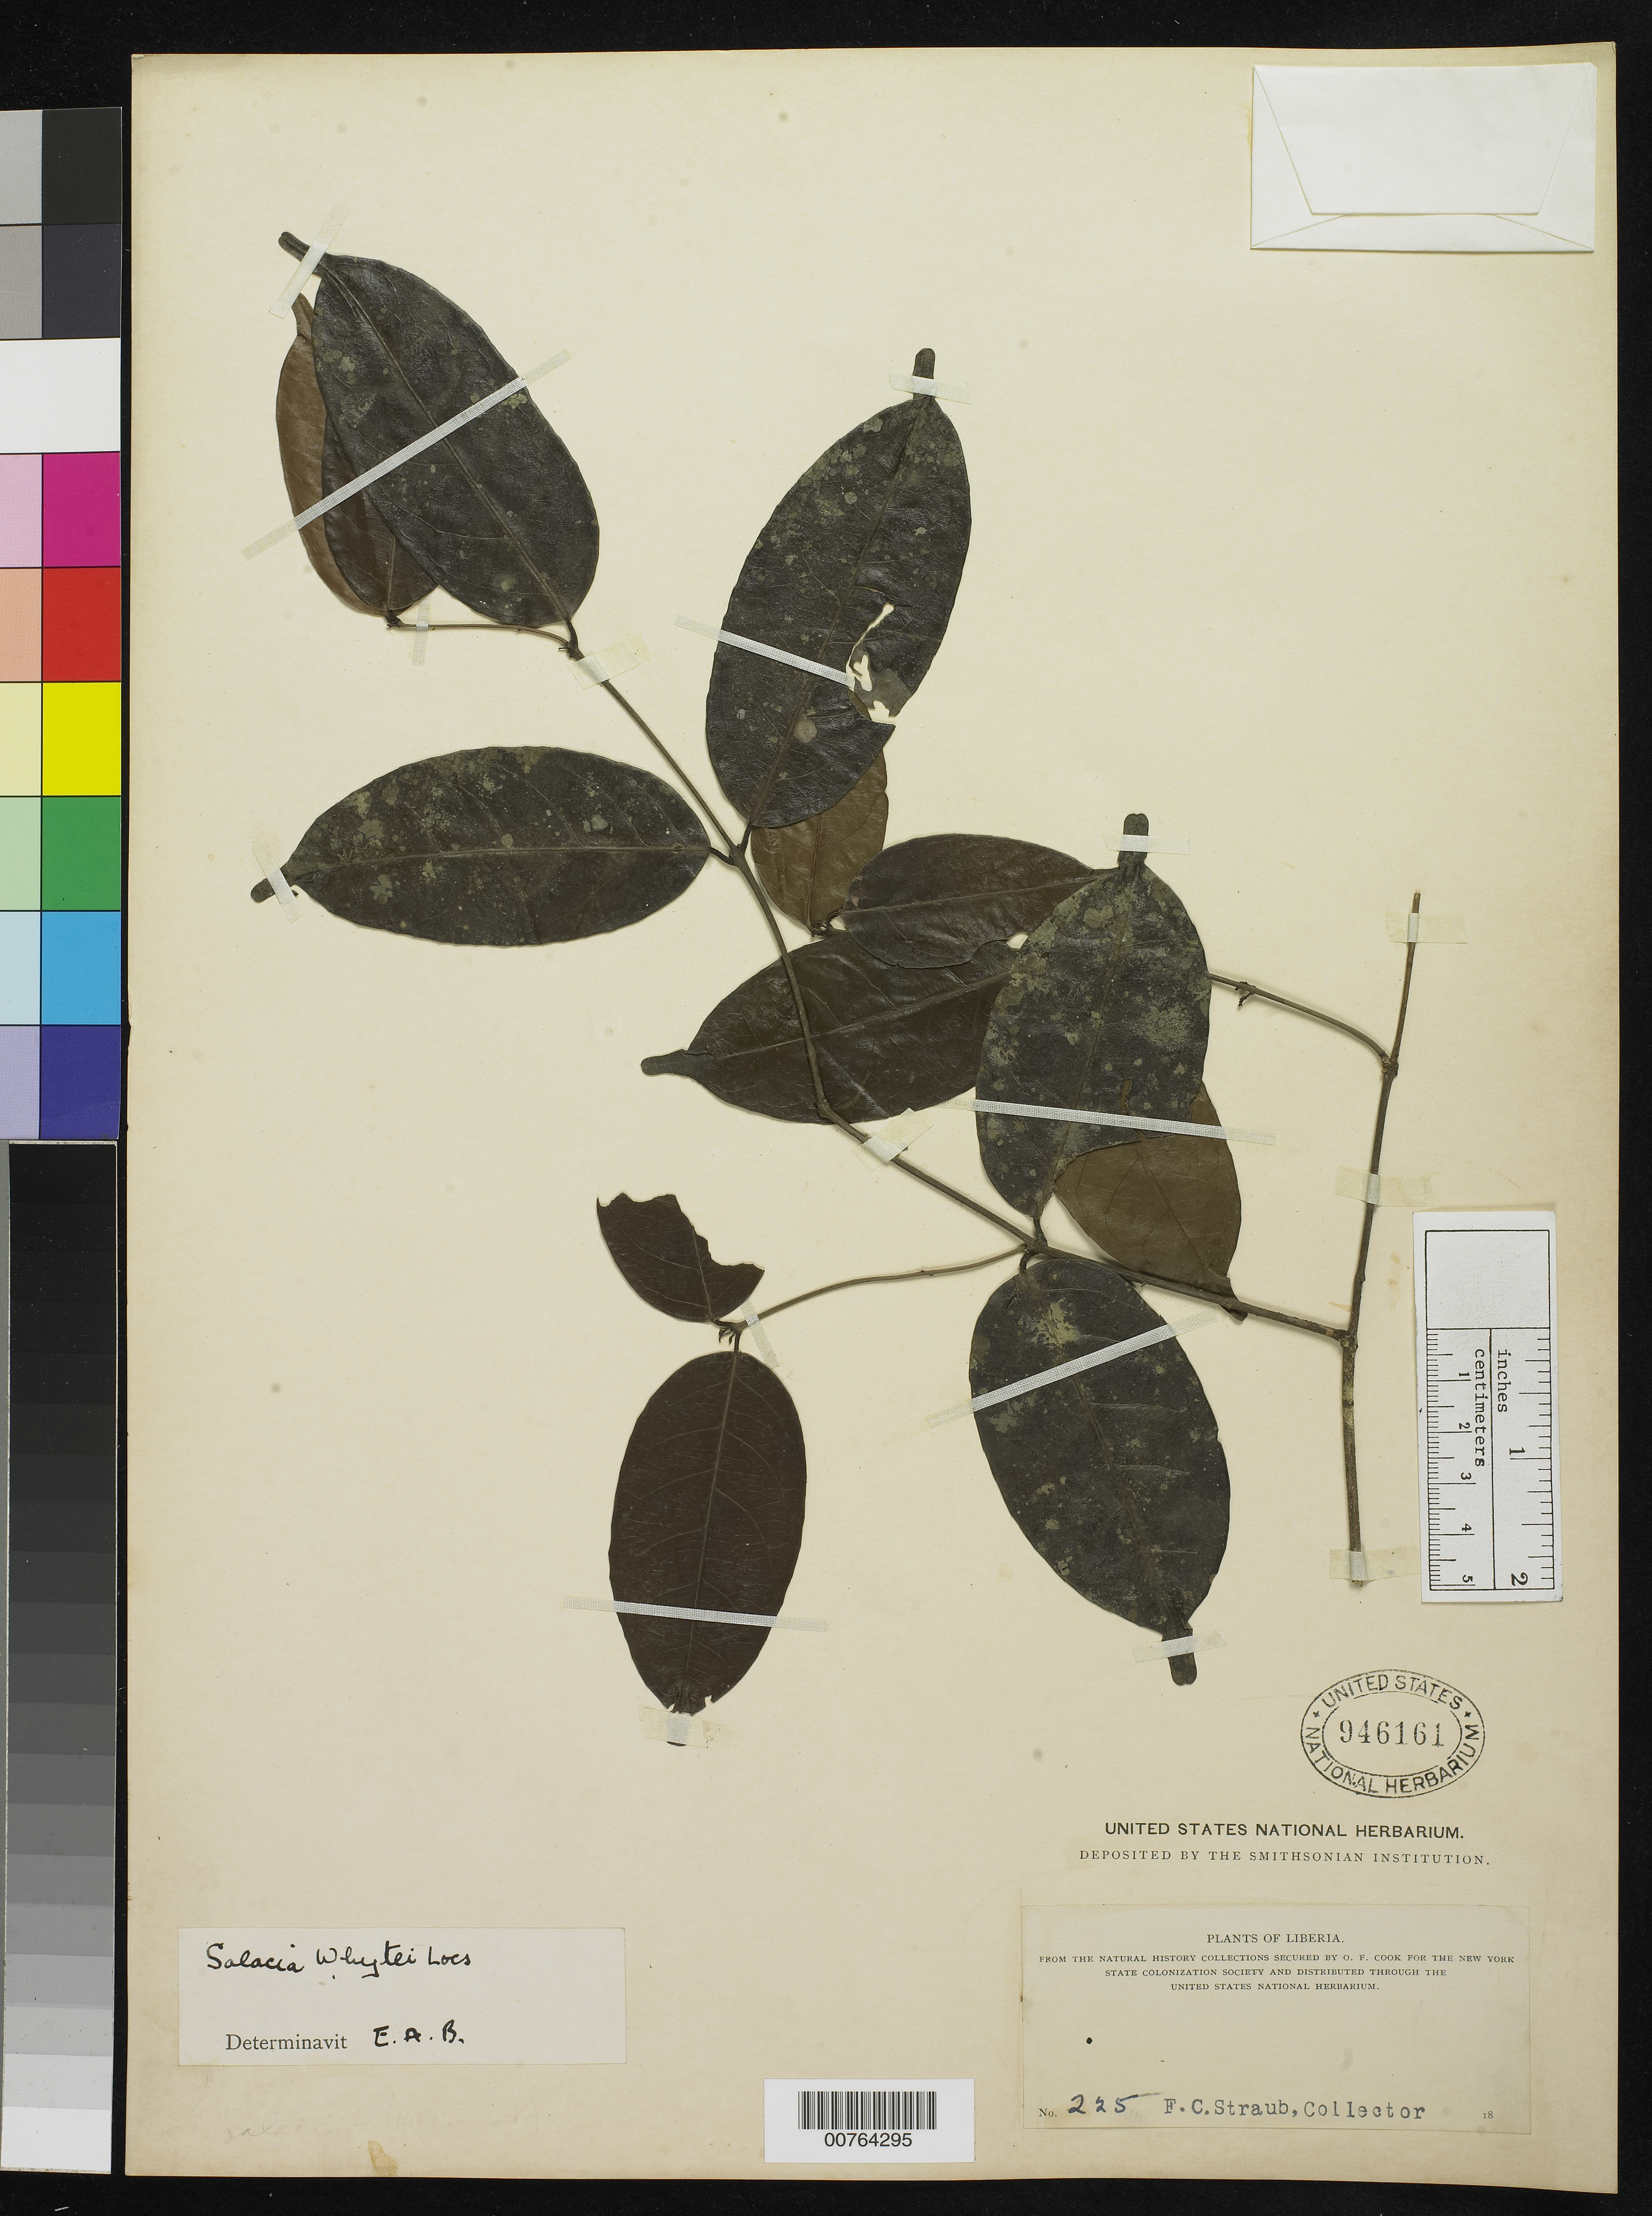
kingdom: Plantae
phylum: Tracheophyta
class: Magnoliopsida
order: Celastrales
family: Celastraceae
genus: Salacia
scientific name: Salacia whytei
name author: Loes.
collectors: F. Straub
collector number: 225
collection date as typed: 18--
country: Liberia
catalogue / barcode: US 946161